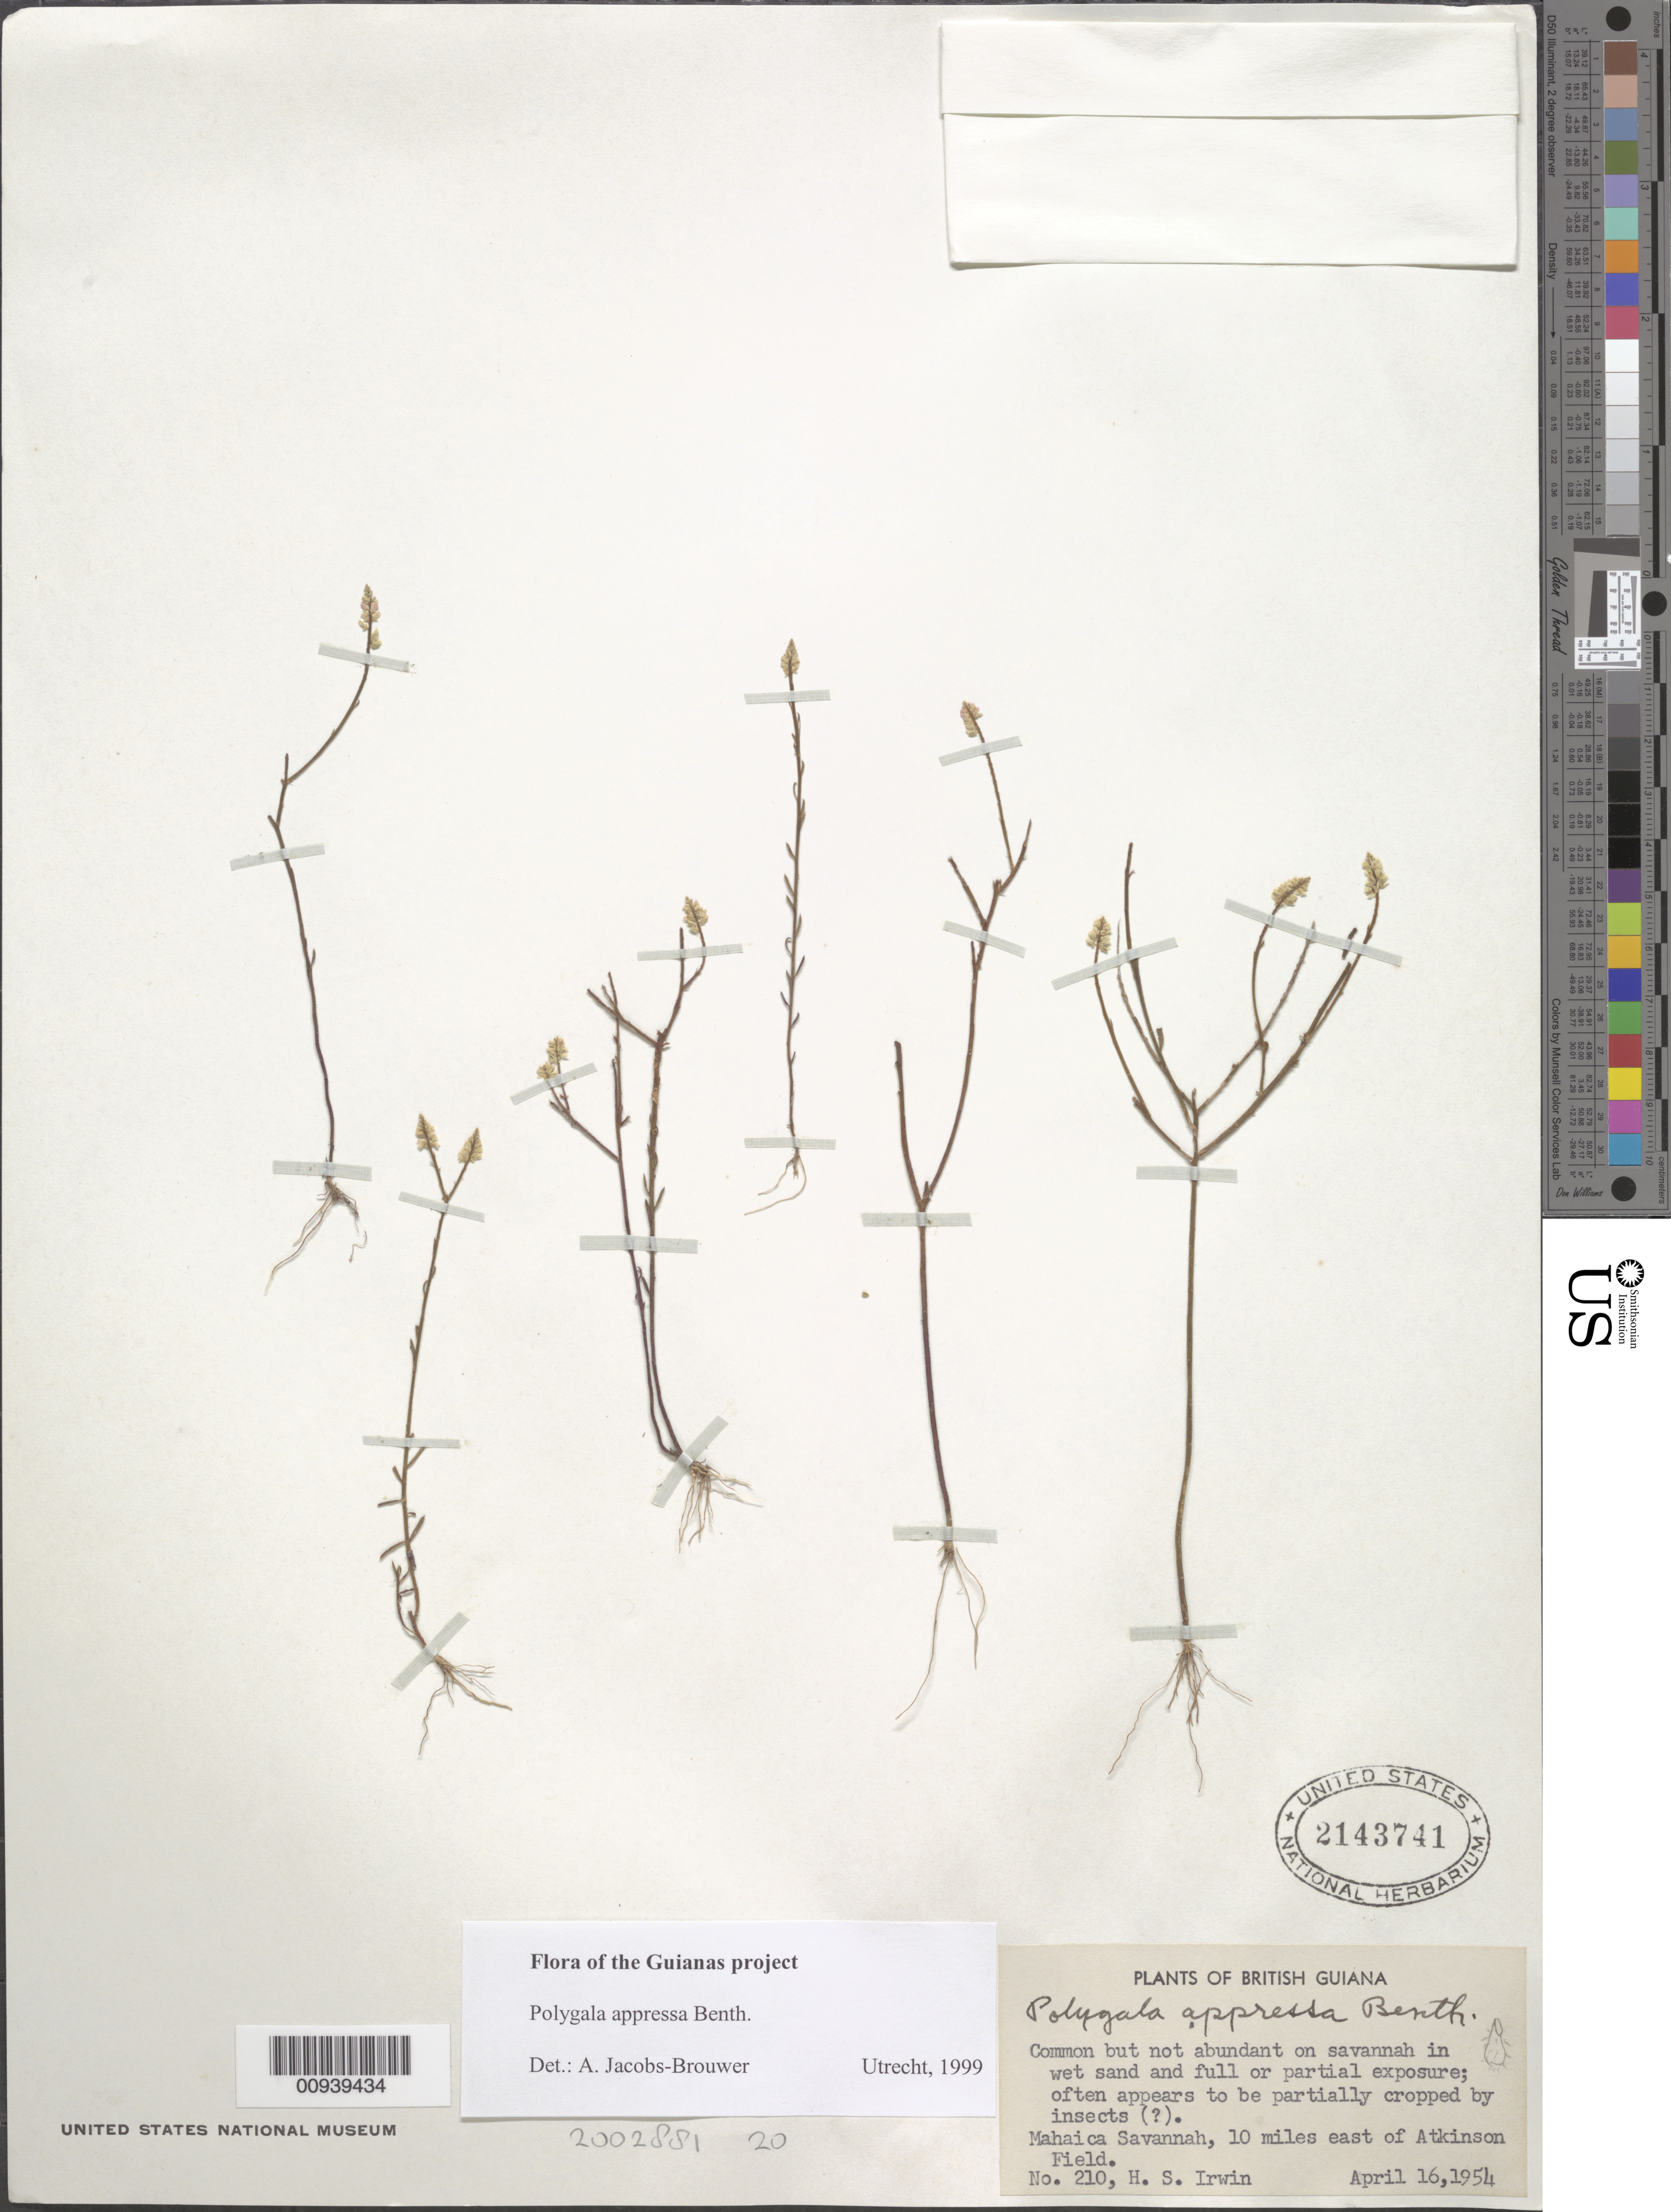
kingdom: Plantae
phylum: Tracheophyta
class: Magnoliopsida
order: Fabales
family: Polygalaceae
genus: Polygala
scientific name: Polygala appressa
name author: Benth.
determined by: Jacobs-Brouwer, A.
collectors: H. Irwin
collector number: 210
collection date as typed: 16-Apr-54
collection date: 1954-04-16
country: Guyana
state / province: Demerara-Mahaica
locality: Mahaica Savannah, 10 miles east of Atkinson Field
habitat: Savanna in wet sand and full exposure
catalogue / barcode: US 2143741